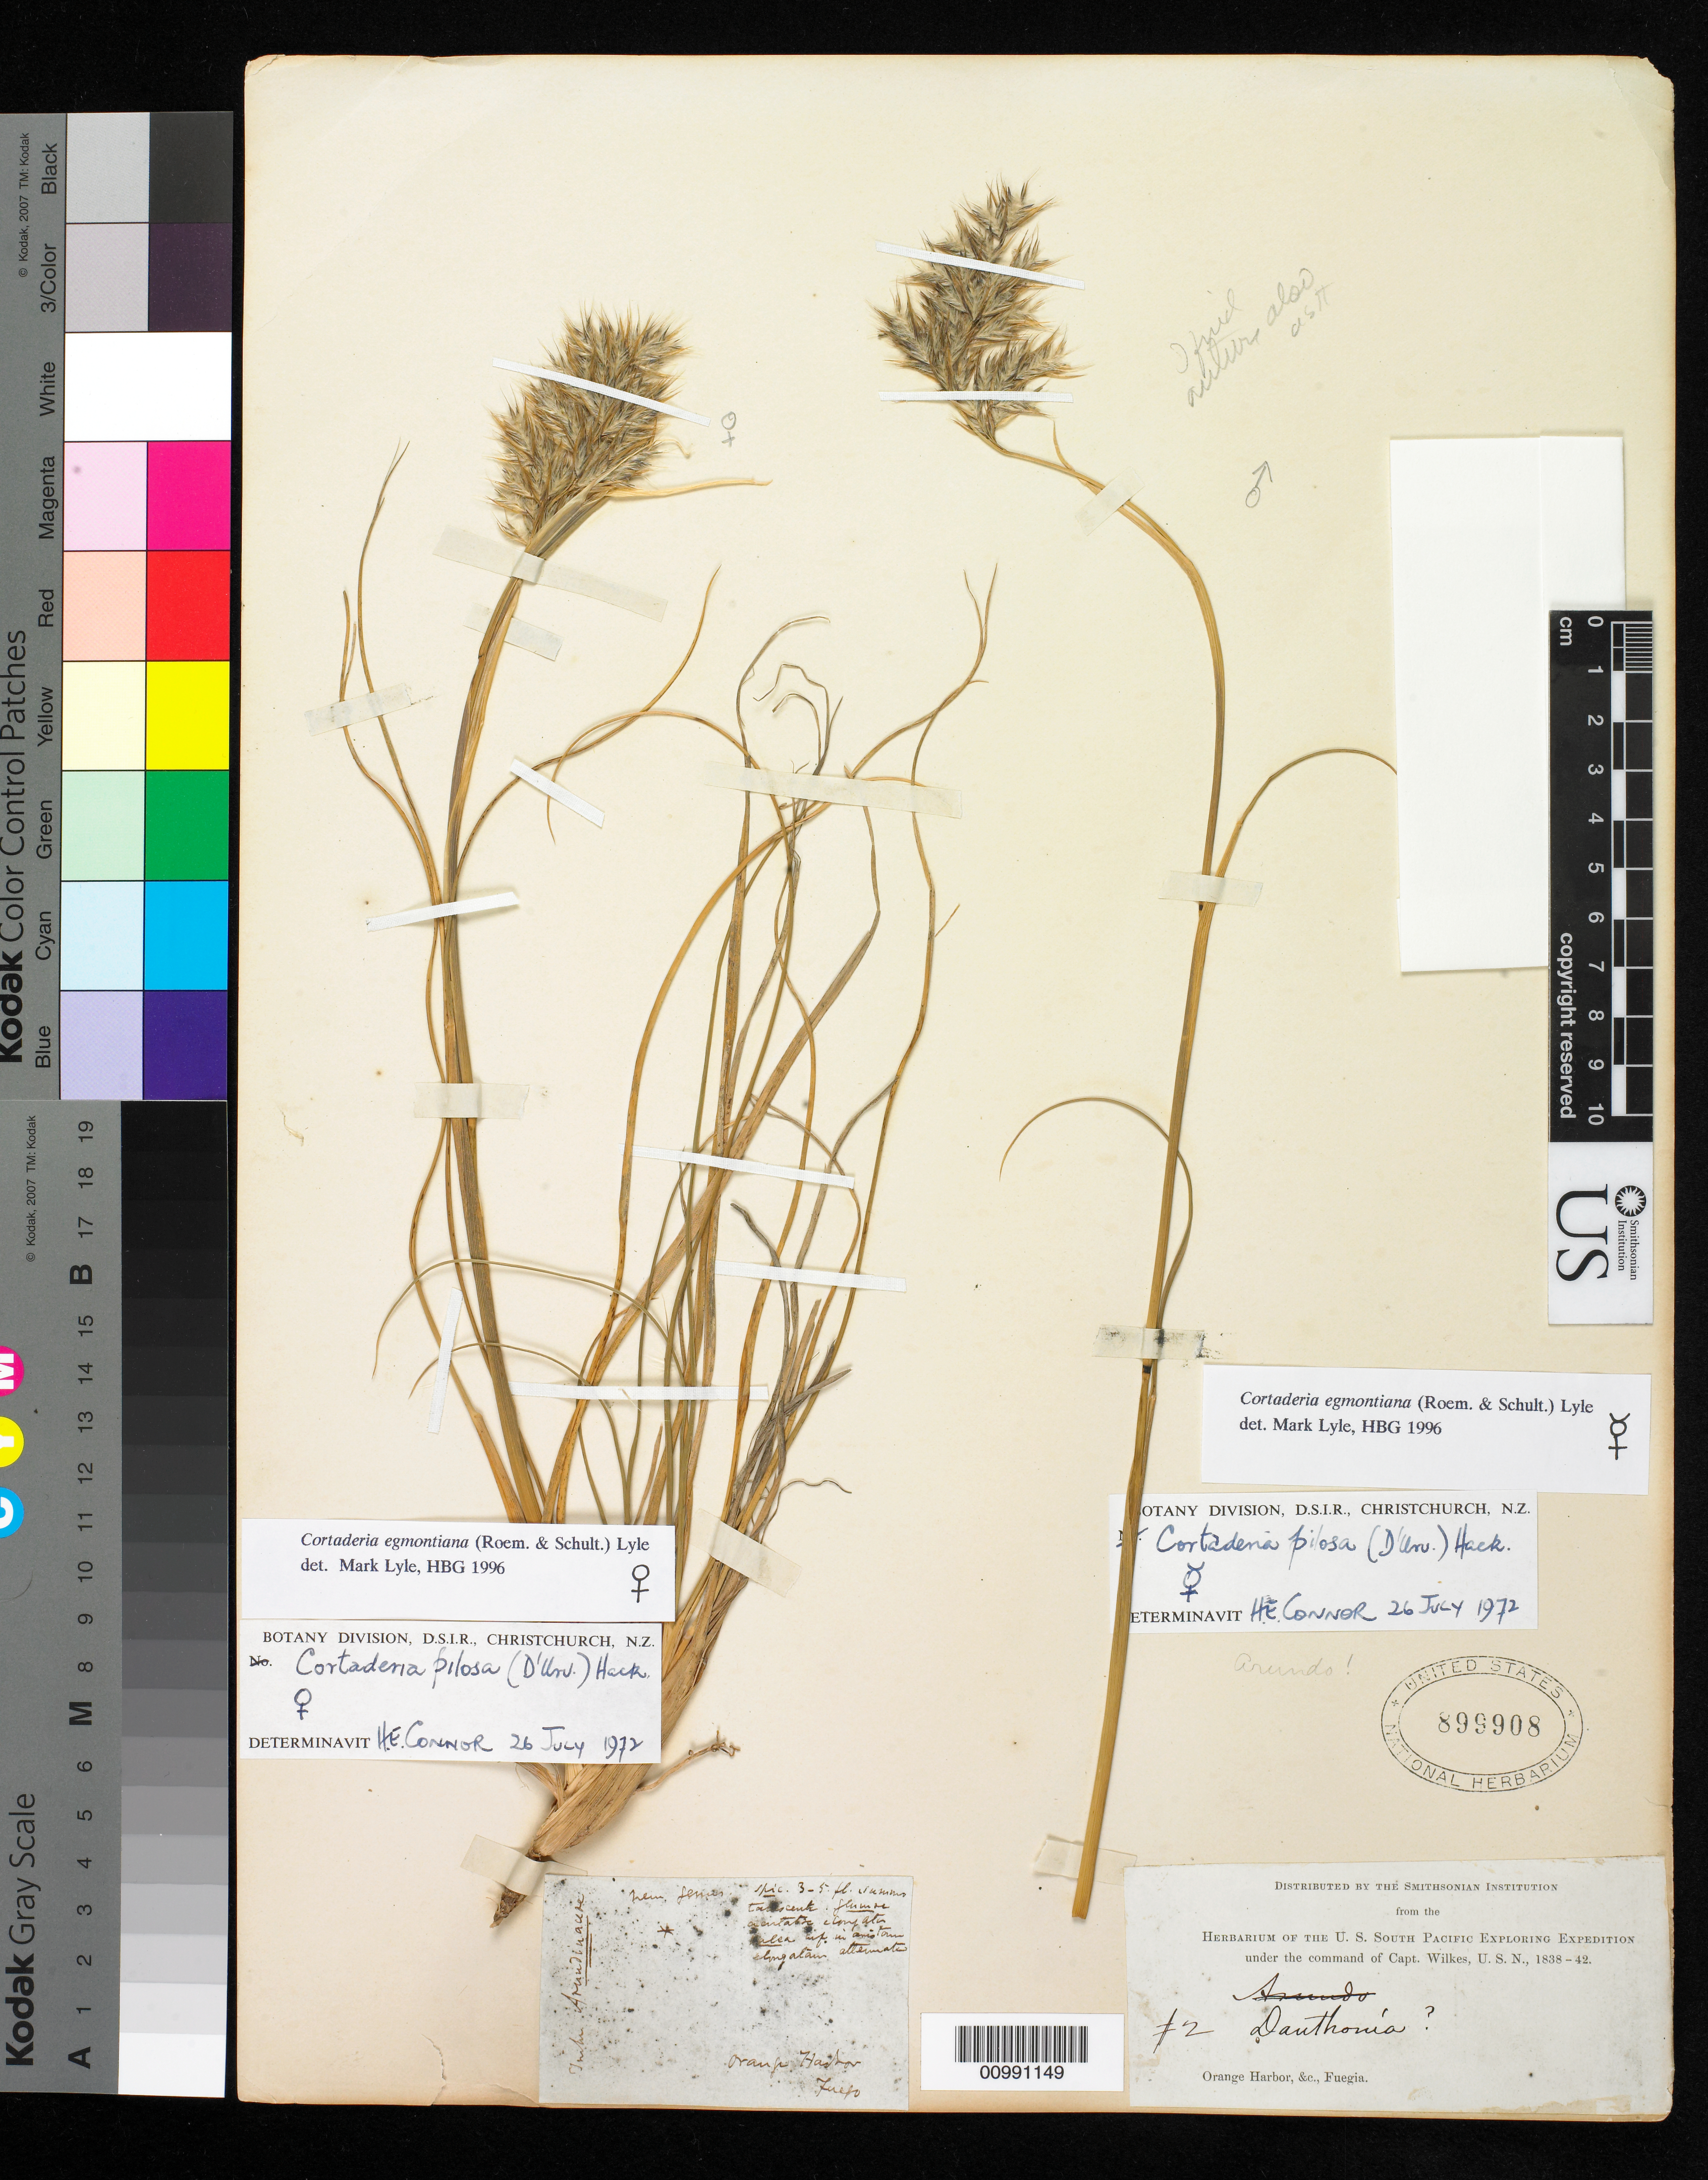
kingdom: Plantae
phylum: Tracheophyta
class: Liliopsida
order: Poales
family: Poaceae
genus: Cortaderia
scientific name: Cortaderia egmontiana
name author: (Roem. & Schult.) Lyle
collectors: Wilkes Explor. Exped.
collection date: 1838/1842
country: Argentina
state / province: Tierra del Fuego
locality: Orange Harbor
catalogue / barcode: US 899908